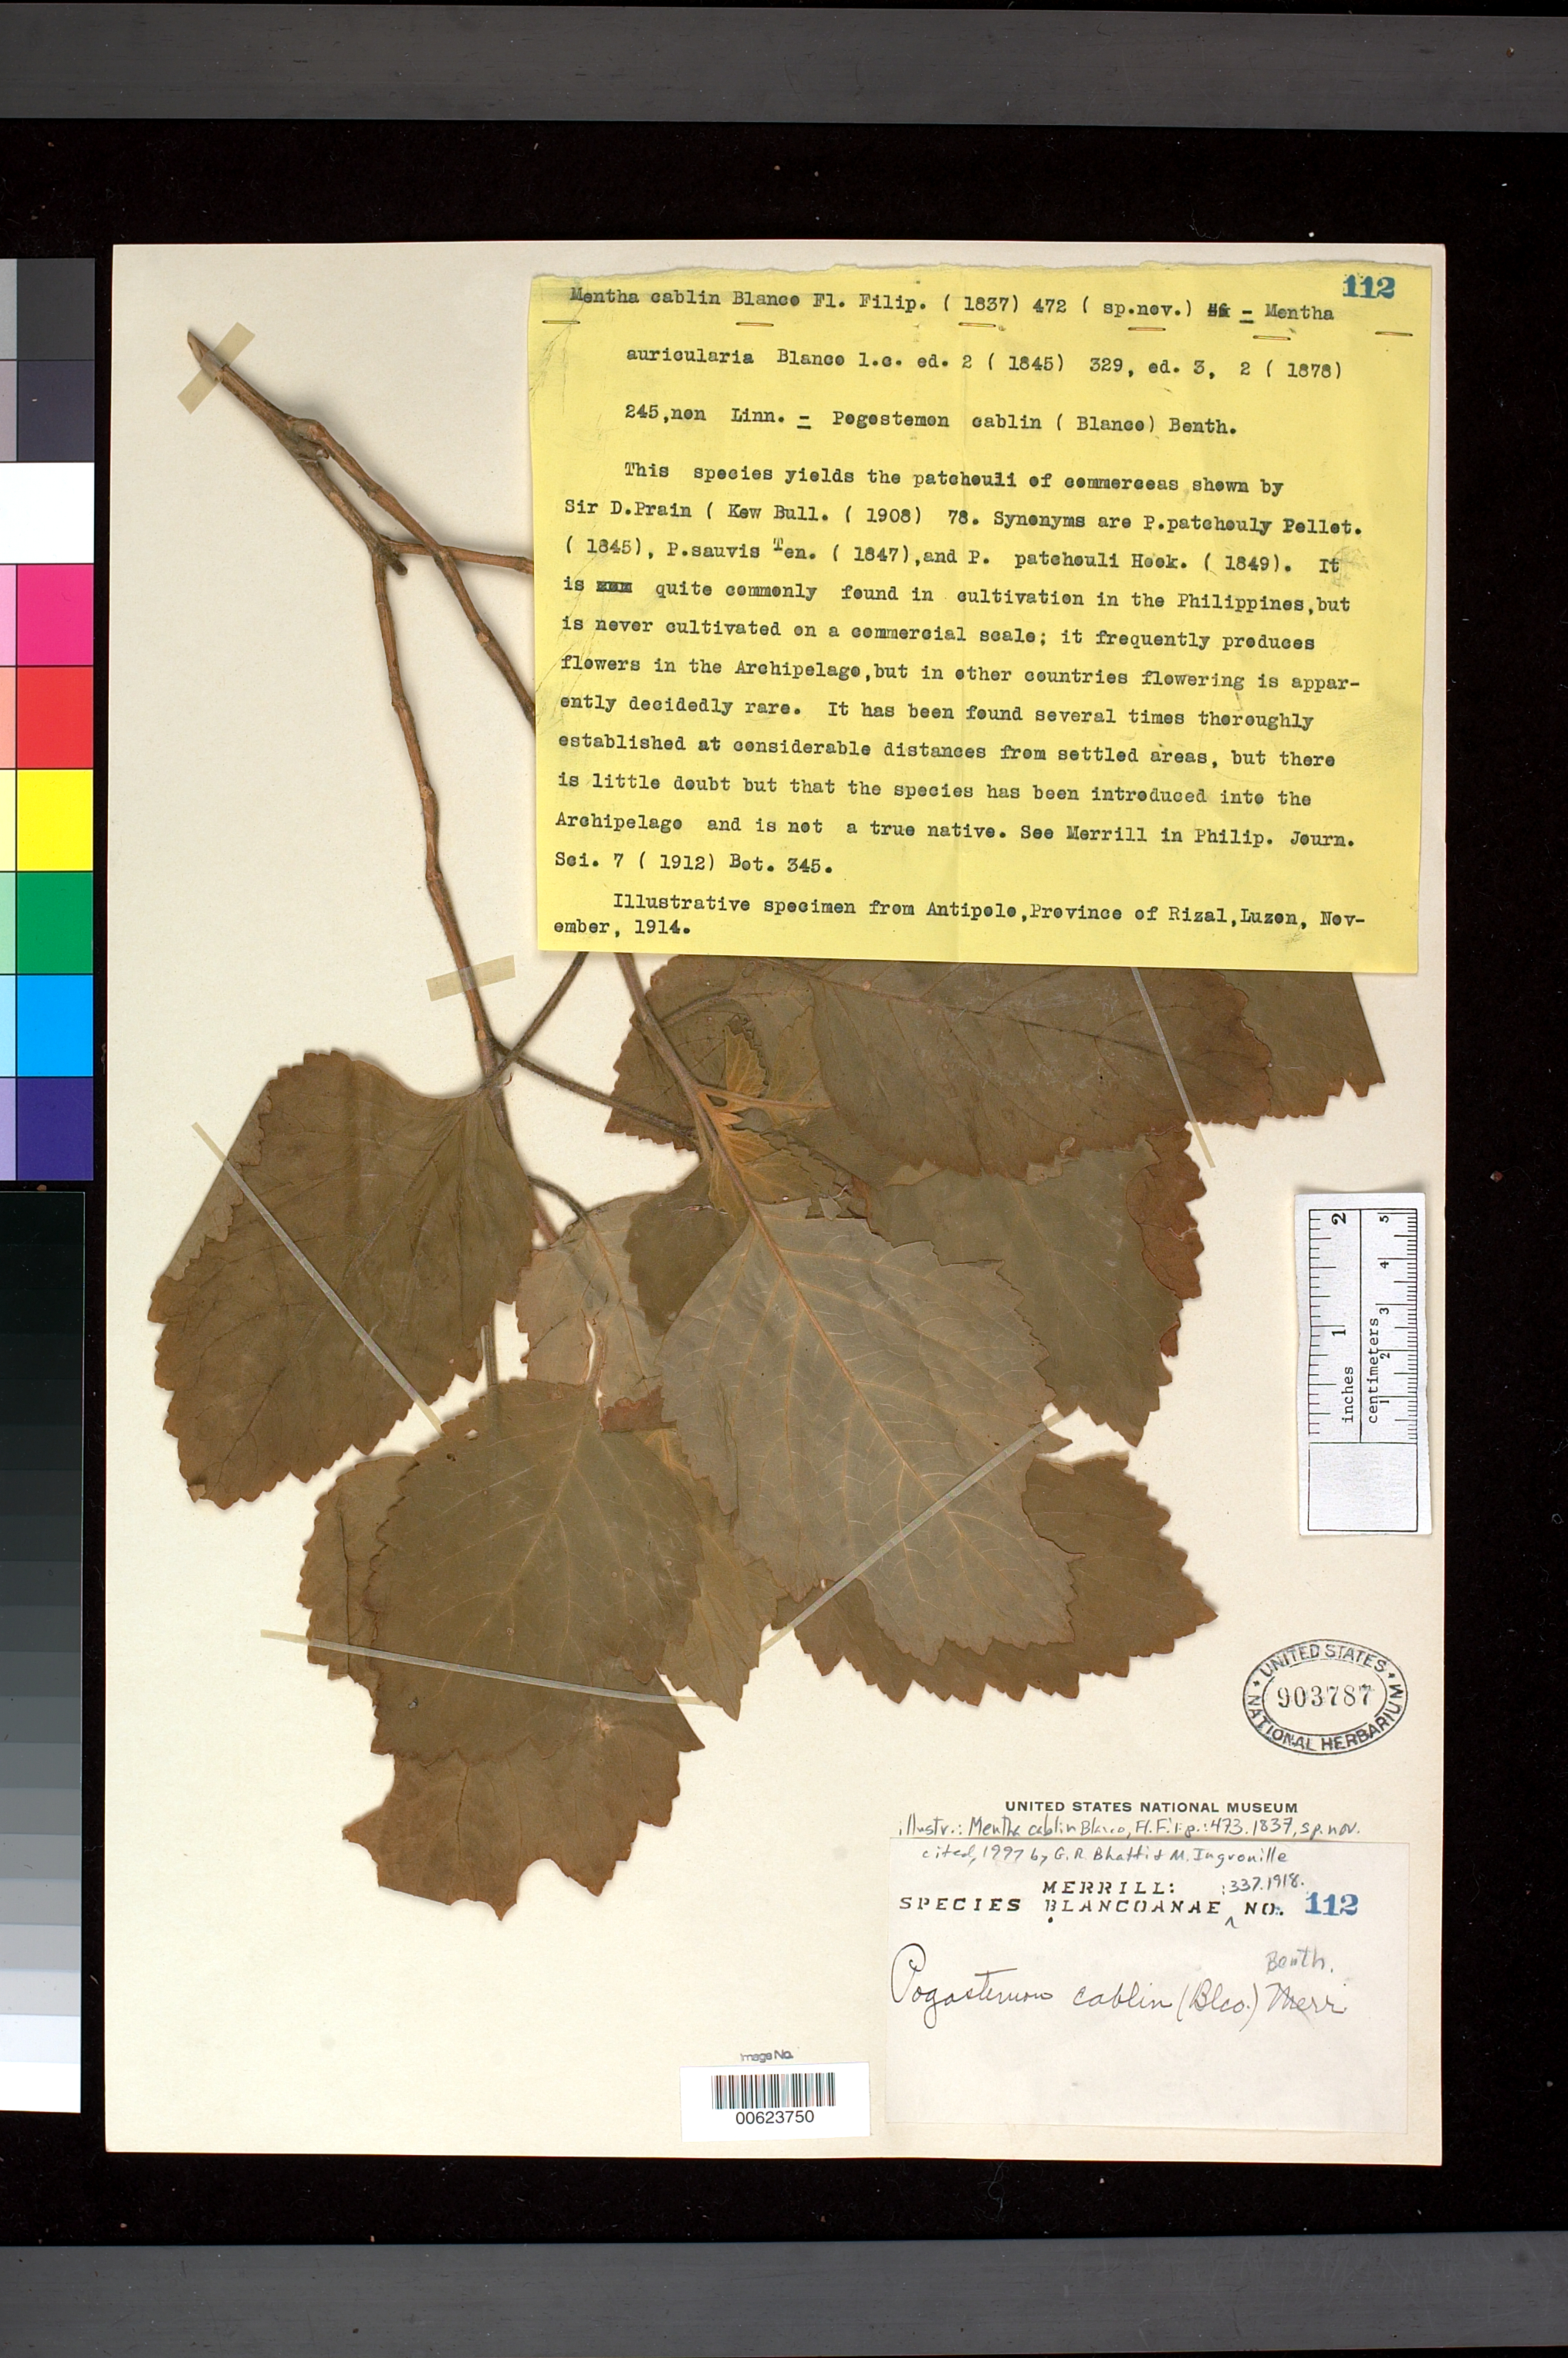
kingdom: Plantae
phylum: Tracheophyta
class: Magnoliopsida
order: Lamiales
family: Lamiaceae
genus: Mentha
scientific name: Mentha cablin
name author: Blanco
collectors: E. D. Merrill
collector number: Sp. Blancoan. 0112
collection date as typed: Nov 1914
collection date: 1914-11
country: Philippines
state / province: Calabarzon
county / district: Rizal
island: Luzon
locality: Antipolo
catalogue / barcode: US 903787